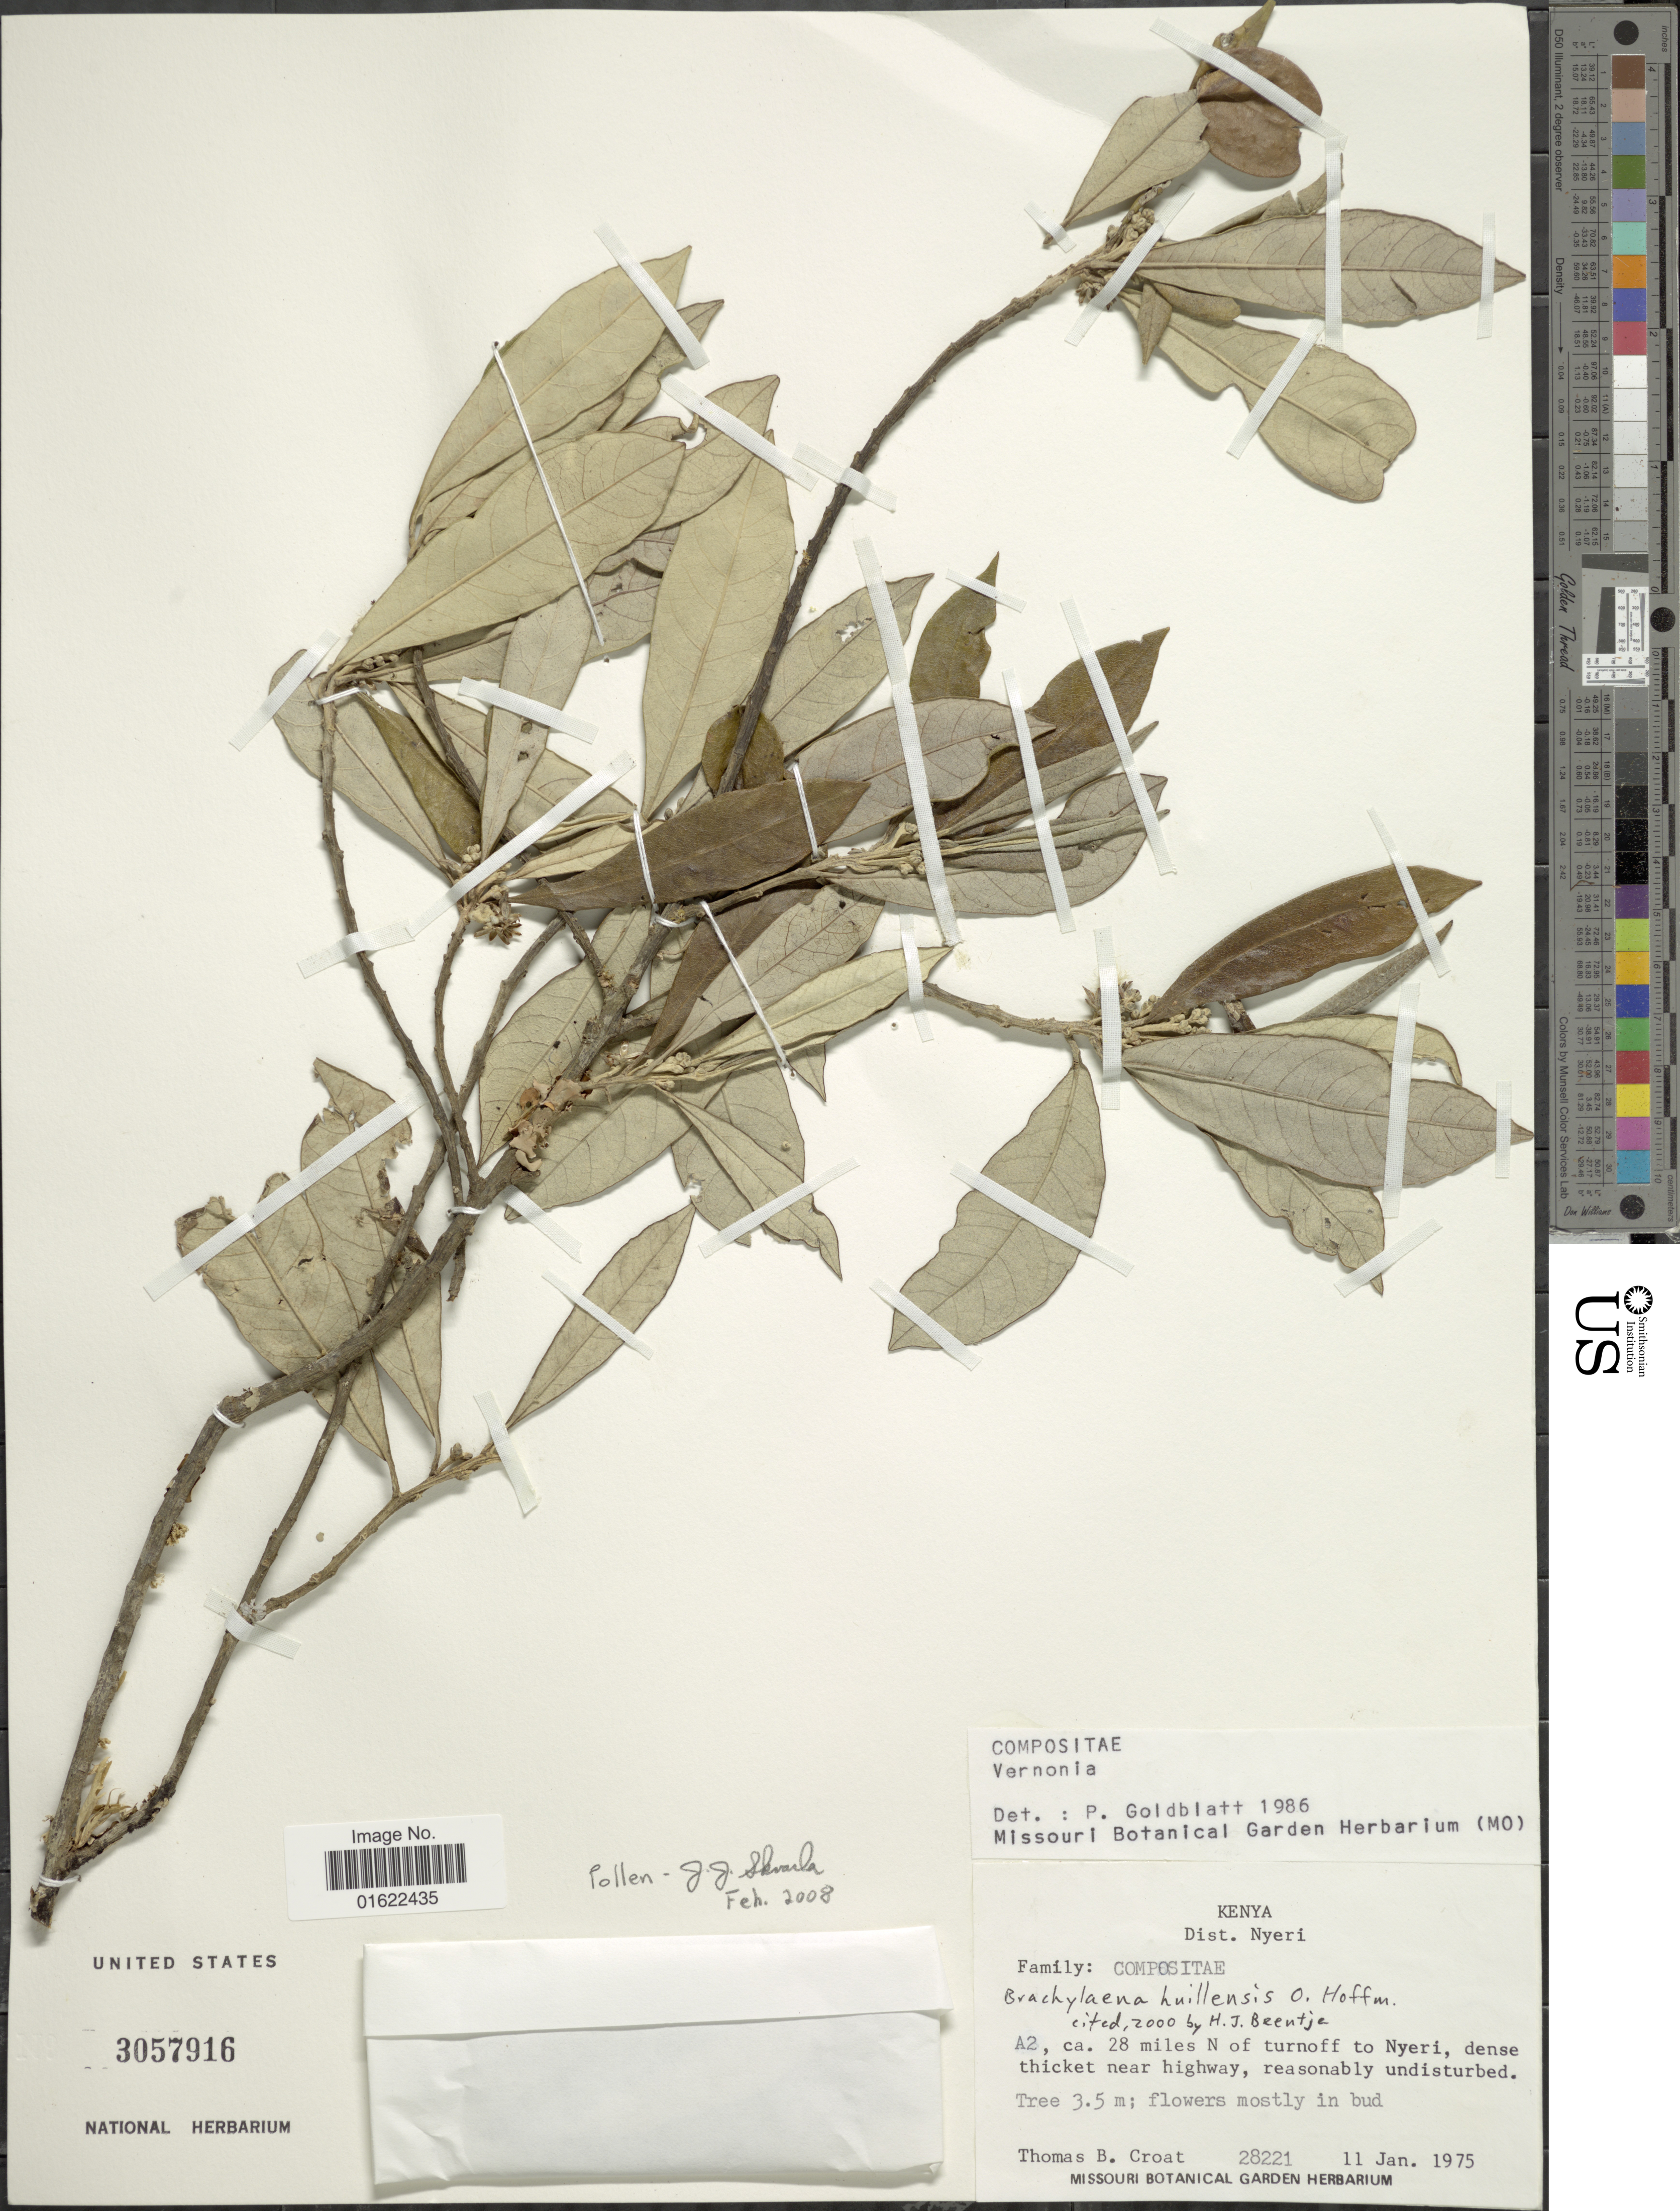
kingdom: Plantae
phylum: Tracheophyta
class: Magnoliopsida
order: Asterales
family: Asteraceae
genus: Brachylaena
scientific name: Brachylaena huillensis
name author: O. Hoffm.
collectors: T. B. Croat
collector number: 28221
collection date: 1975-01-11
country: Kenya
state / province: Nyeri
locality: A2, ca. 28 miles N of turnoff to Nyeri, dense thicket near highway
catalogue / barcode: US 3057916